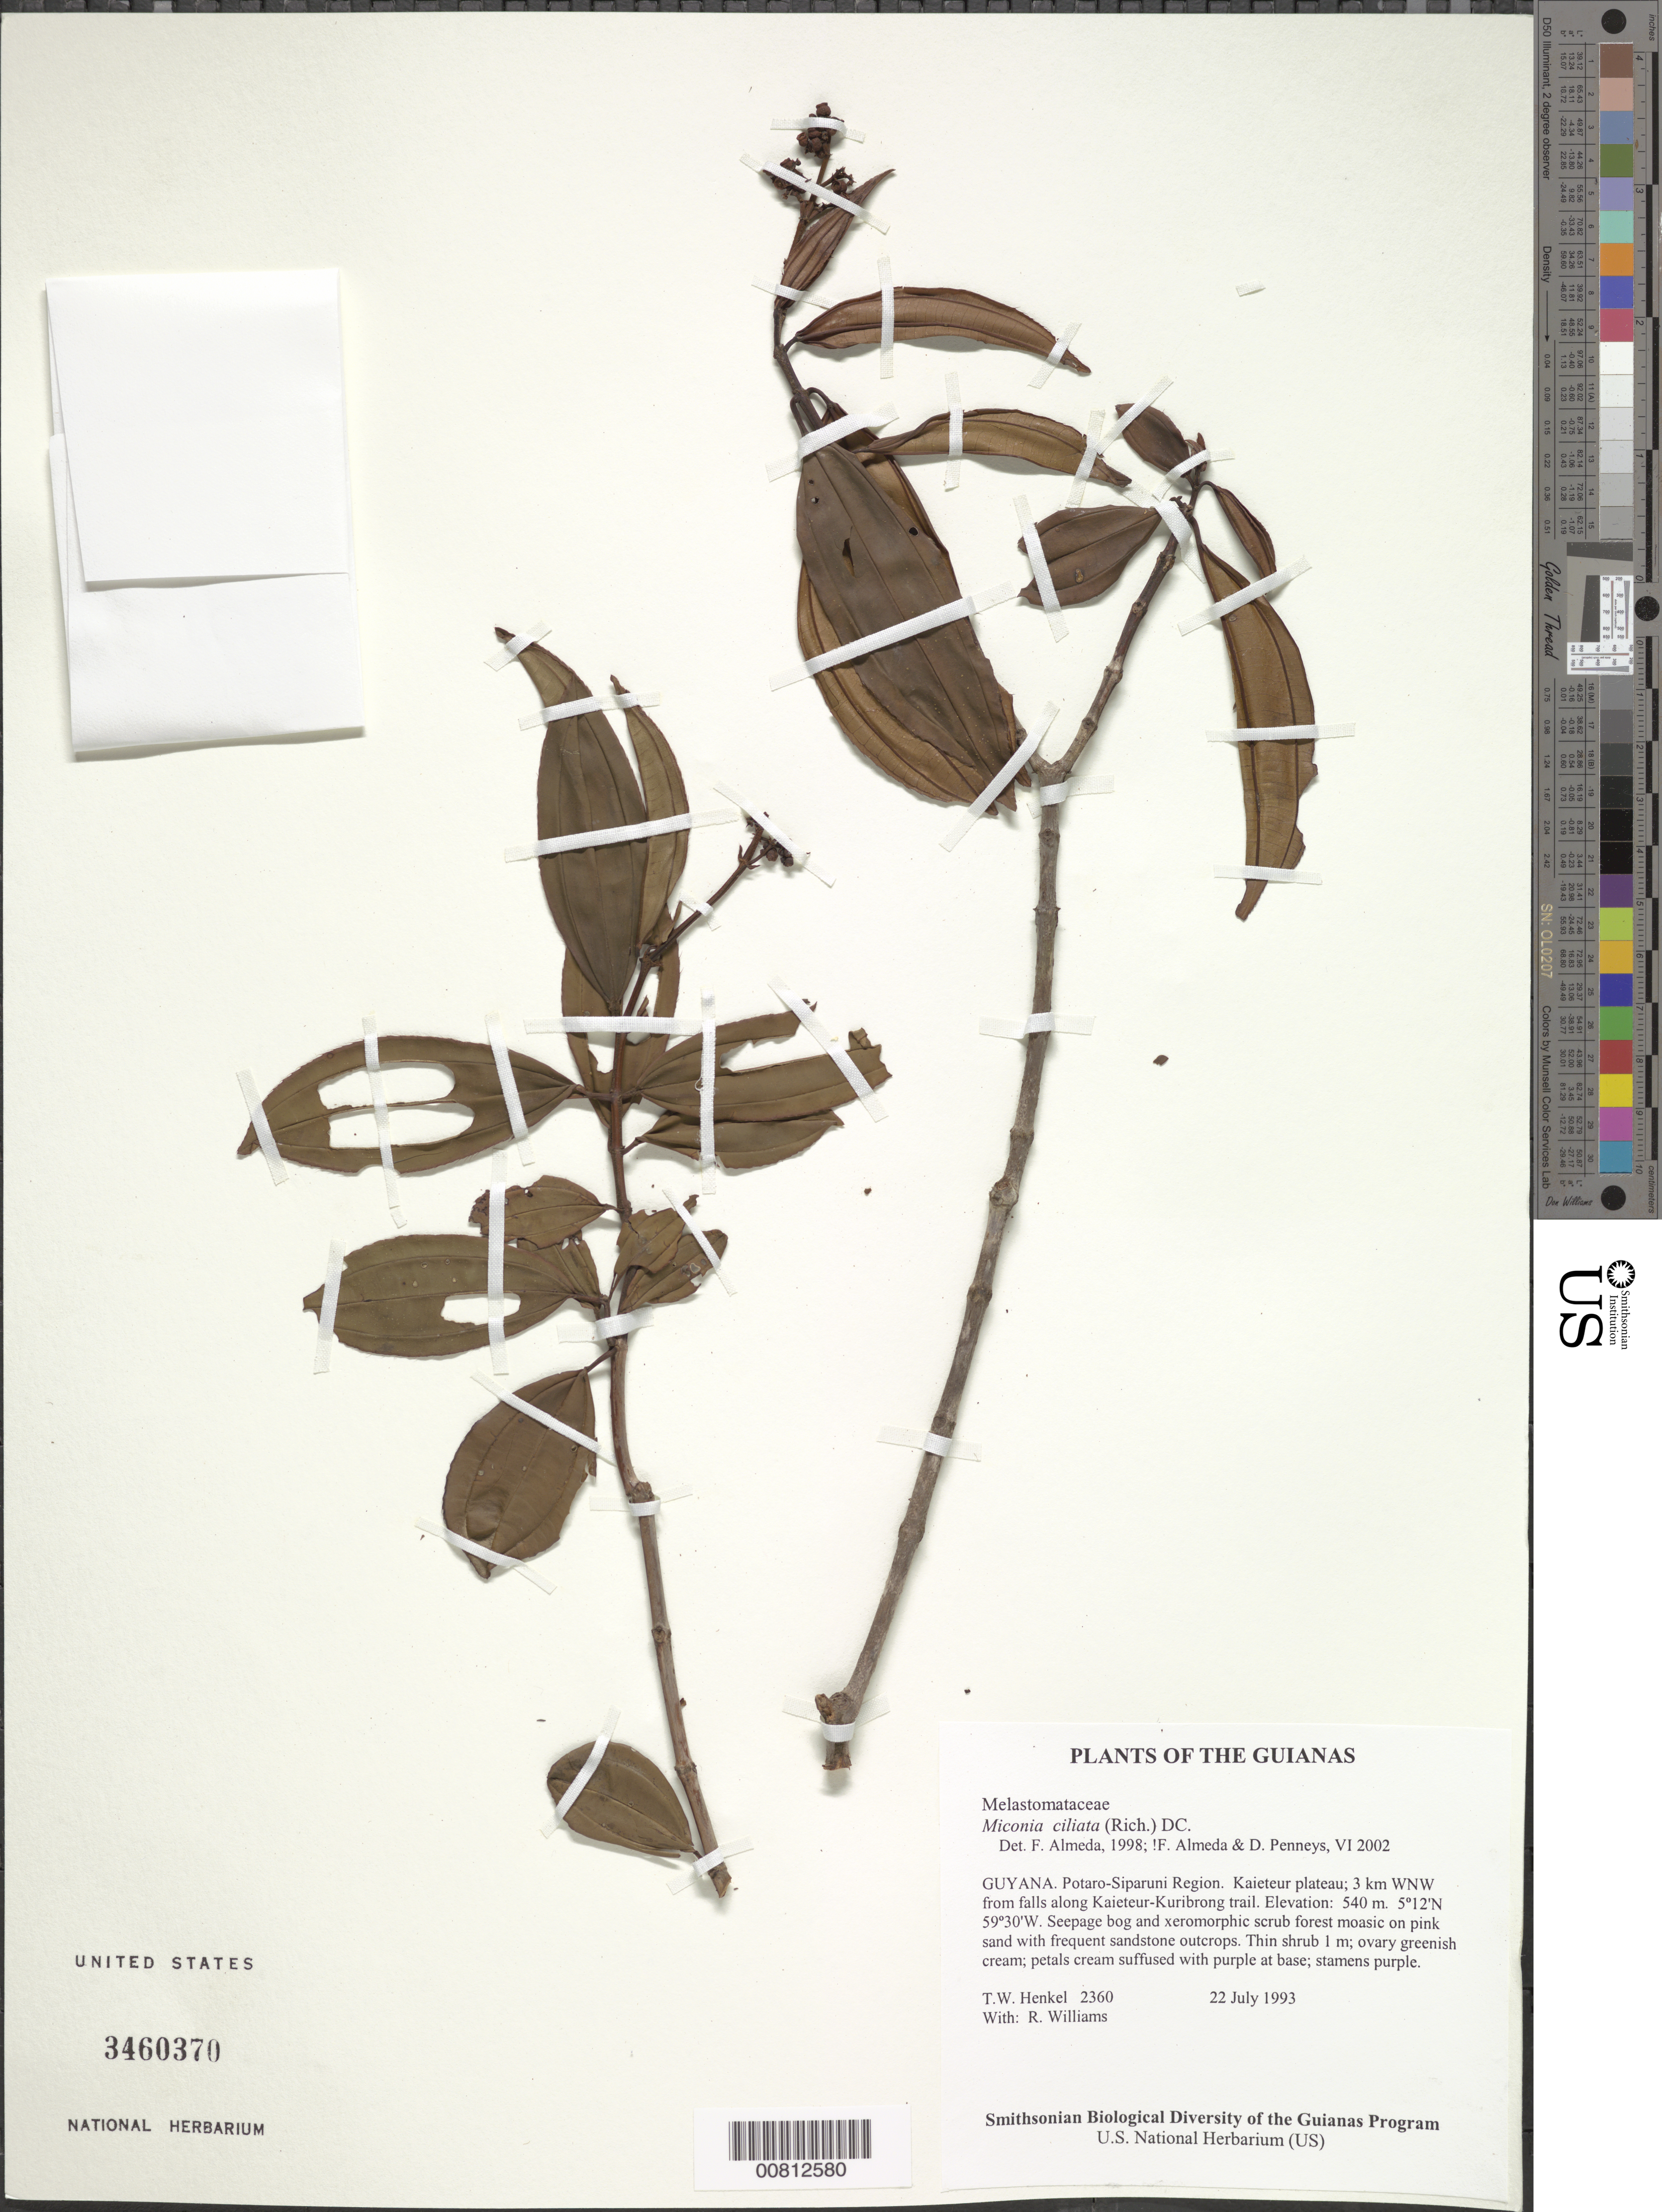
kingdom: Plantae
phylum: Tracheophyta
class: Magnoliopsida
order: Myrtales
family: Melastomataceae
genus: Miconia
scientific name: Miconia ciliata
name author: (Rich.) DC.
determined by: Almeda, F.; Penneys, D. S.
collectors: T. Henkel & R. Williams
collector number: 2360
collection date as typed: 22 July 1993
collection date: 1993-07-22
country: Guyana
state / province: Potaro-Siparuni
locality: Kaieteur plateau; 3 km WNW from falls along Kaieteur-Kuribrong trail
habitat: Seepage bog and xeromorphic scrub forest moasic on pink sand with frequent sandstone outcrops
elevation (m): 540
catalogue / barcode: US 3460370